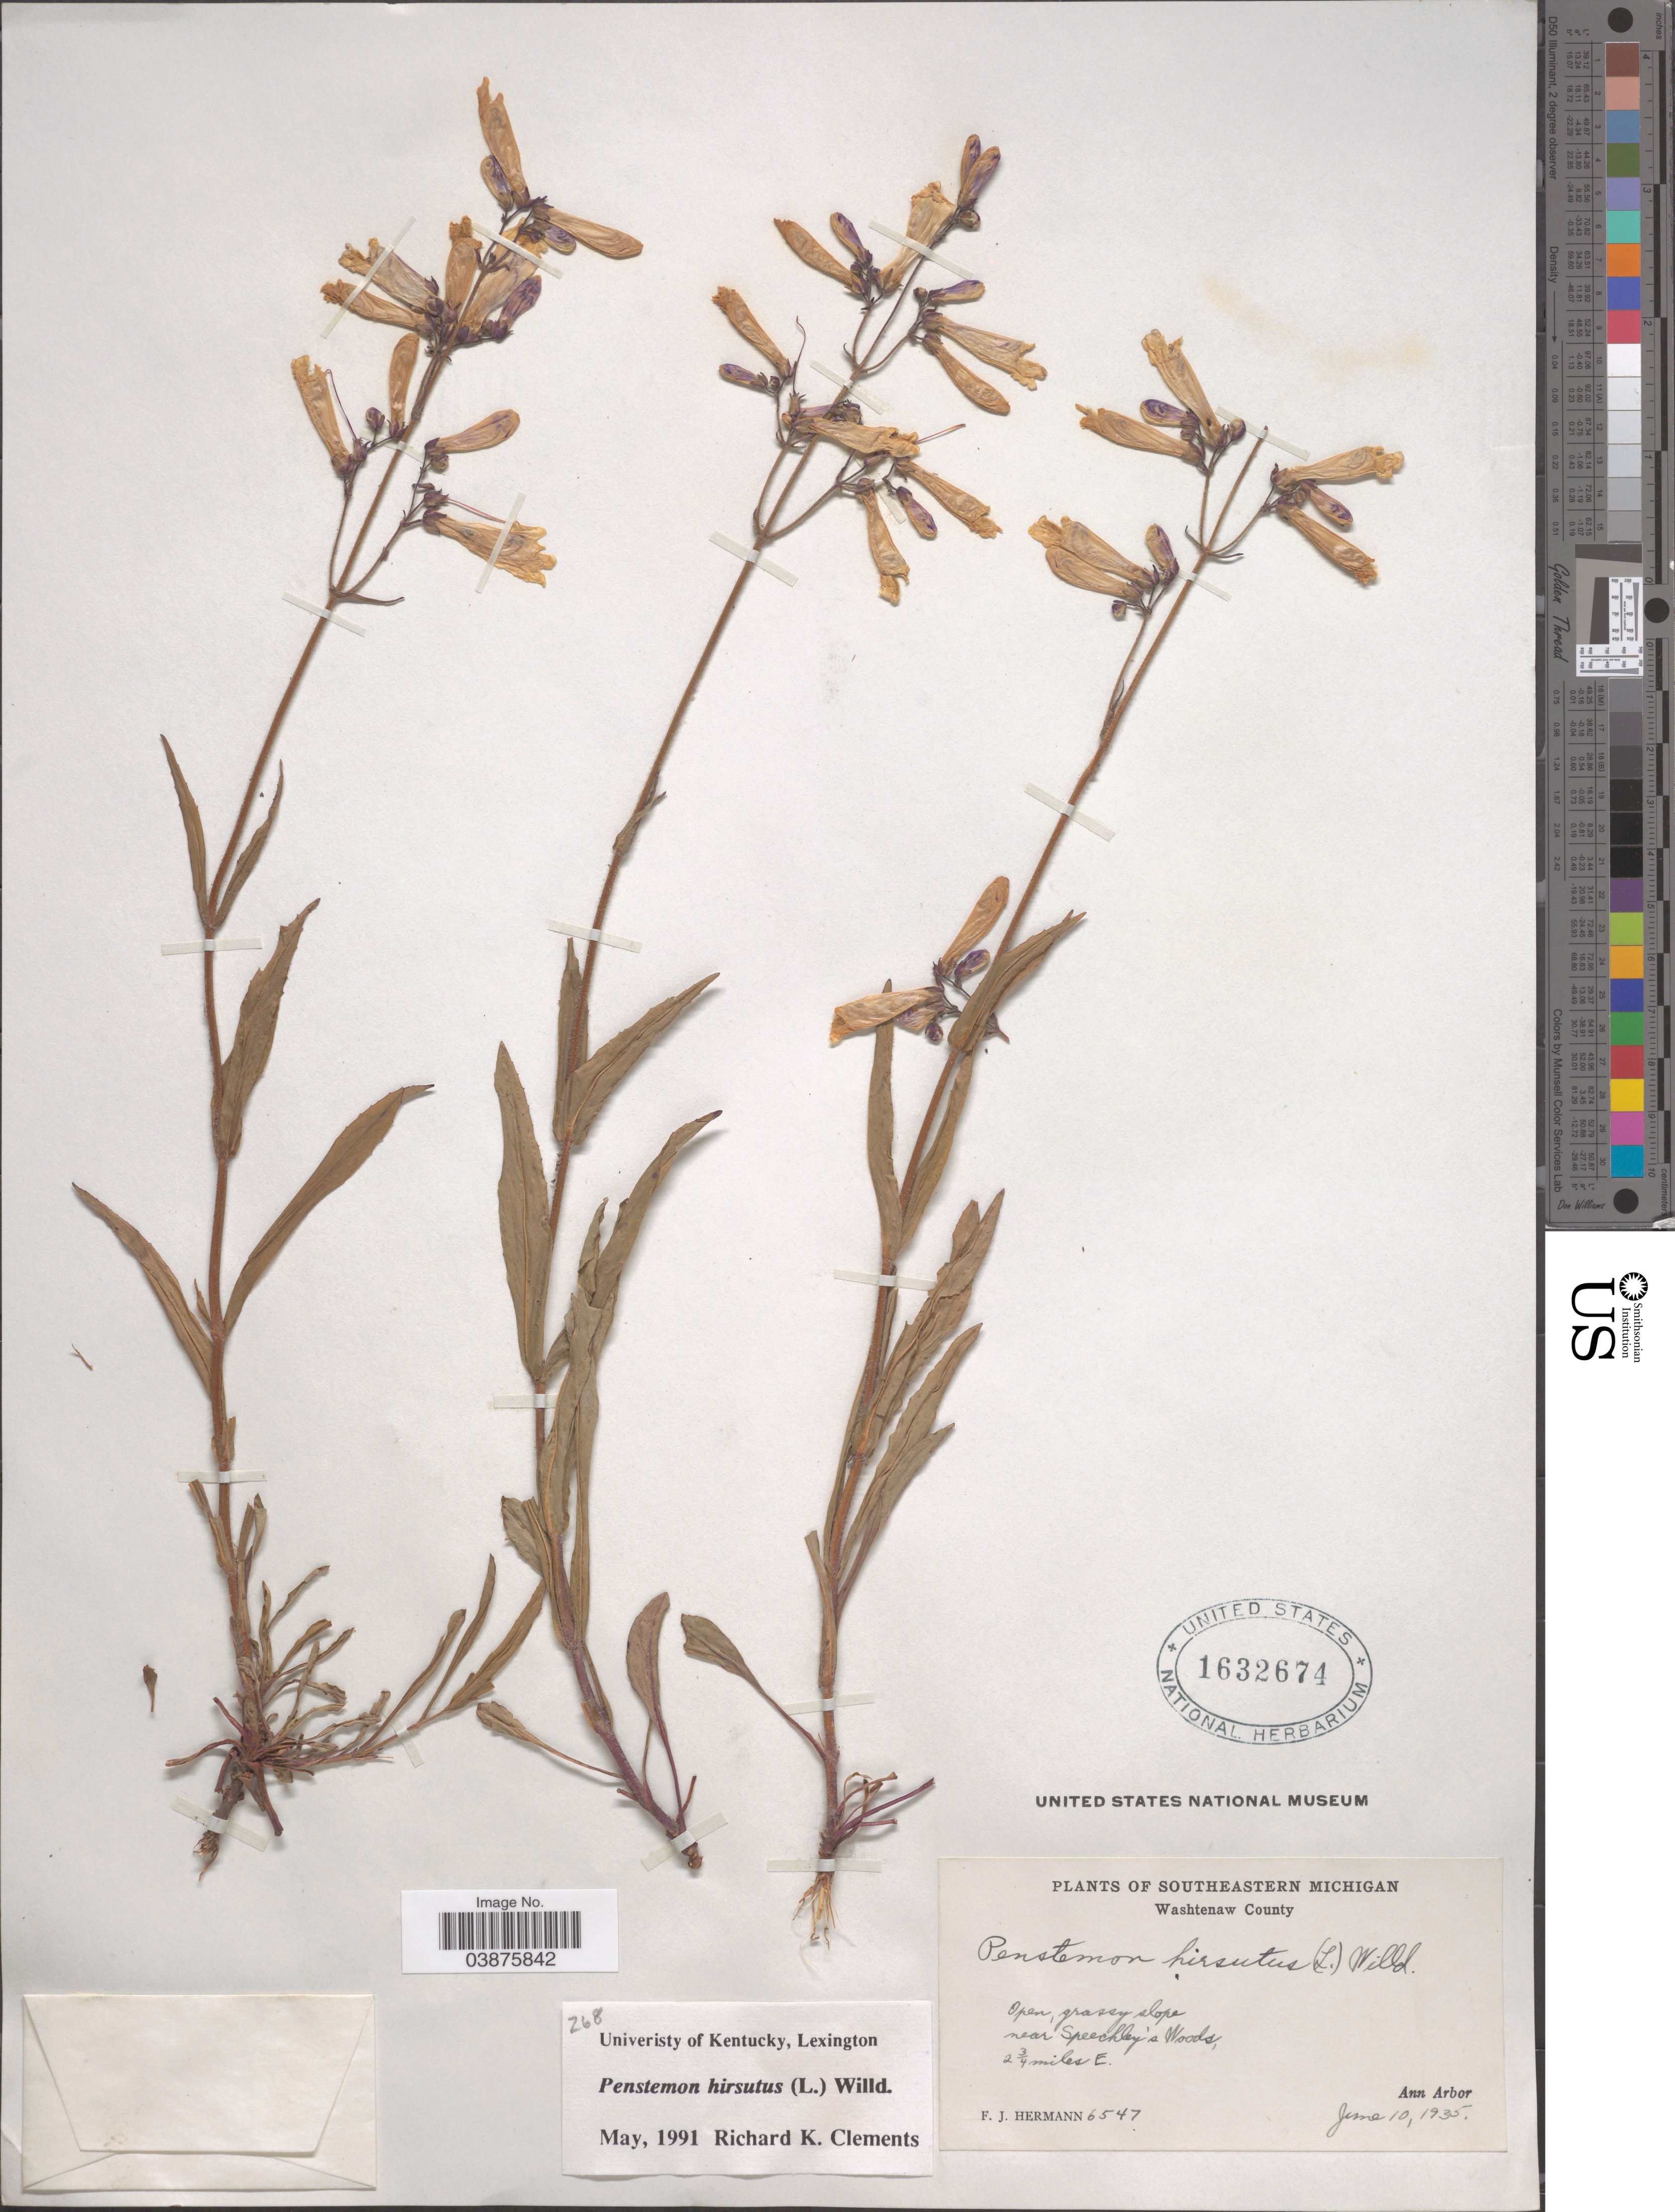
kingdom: Plantae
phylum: Tracheophyta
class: Magnoliopsida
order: Lamiales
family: Plantaginaceae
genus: Penstemon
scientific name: Penstemon hirsutus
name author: (L.) Willd.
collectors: F. J. Hermann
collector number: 6547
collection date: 1935-06-10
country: United States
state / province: Michigan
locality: Southeastern Michigan. Washtenaw County. Near Speechley's Woods, 2 ¾ miles E. Ann Arbor.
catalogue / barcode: US 1632674